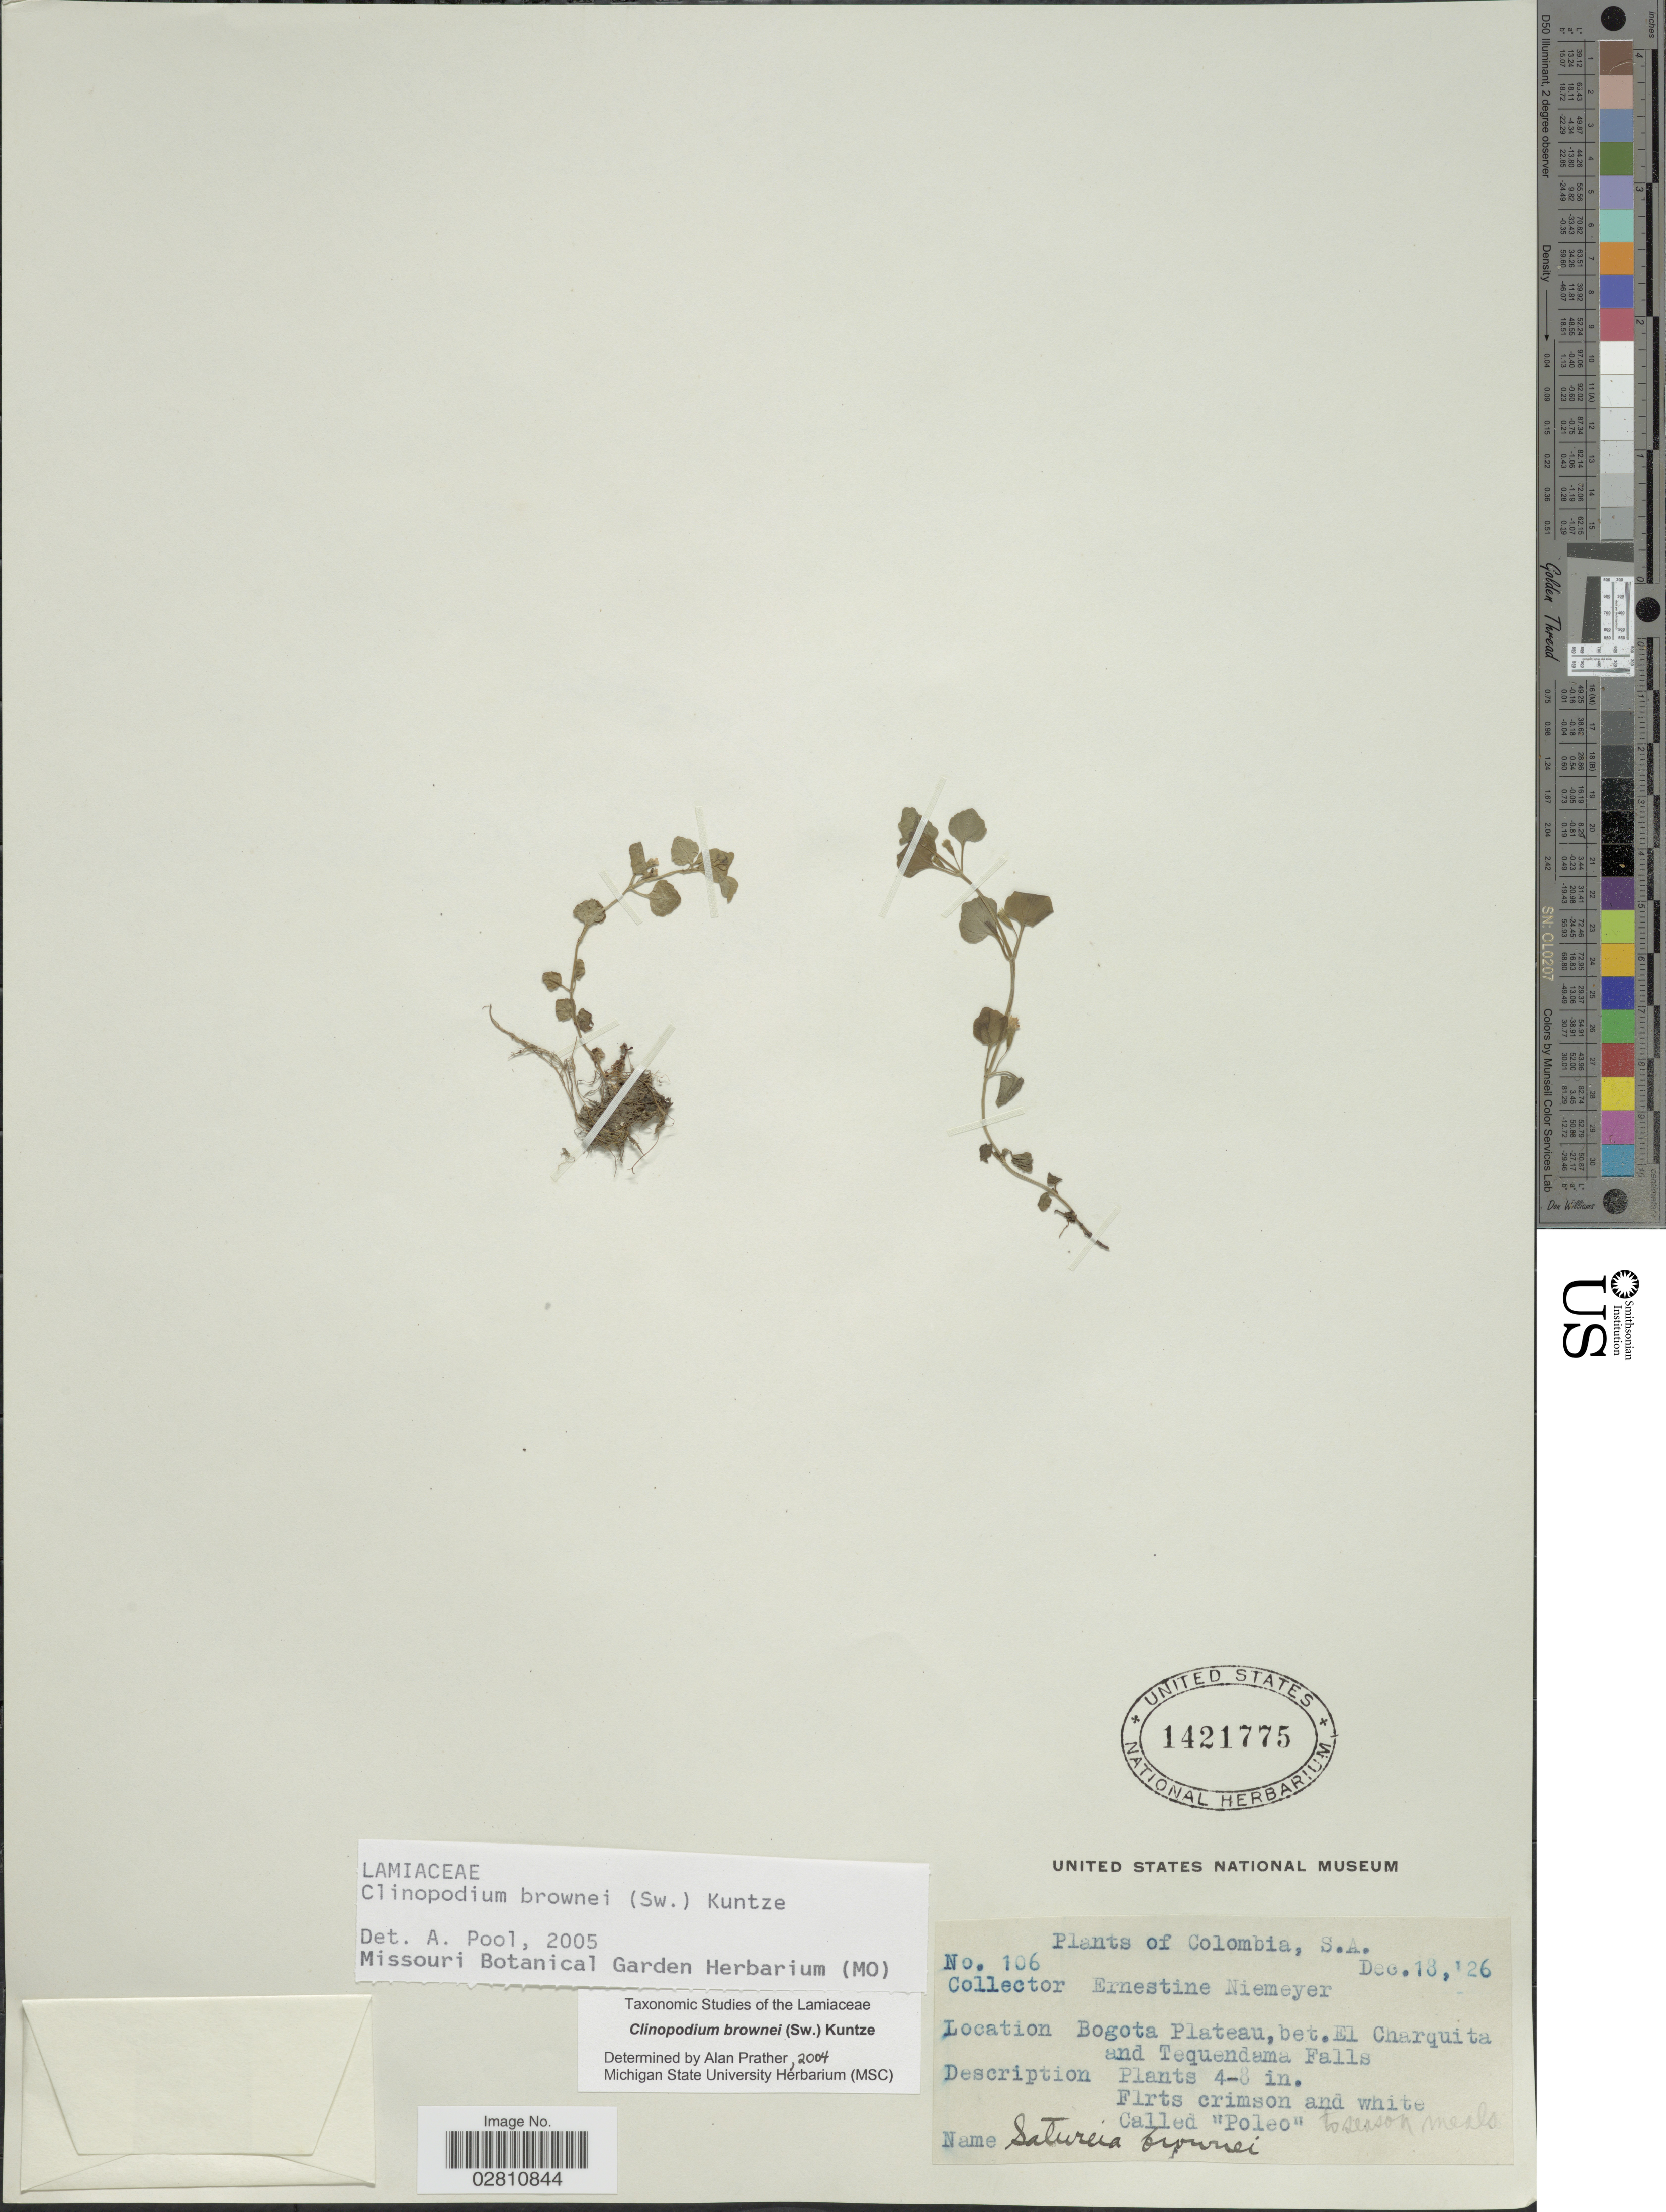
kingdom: Plantae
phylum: Tracheophyta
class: Magnoliopsida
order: Lamiales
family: Lamiaceae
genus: Clinopodium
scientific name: Clinopodium brownei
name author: (Sw.) Kuntze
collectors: E. H. Niemeyer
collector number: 106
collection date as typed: Transcribed d/m/y: 18/12/26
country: Colombia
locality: Bogota Plateau, bet. El Charquita and Tequendama Falls.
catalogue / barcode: US 1421775